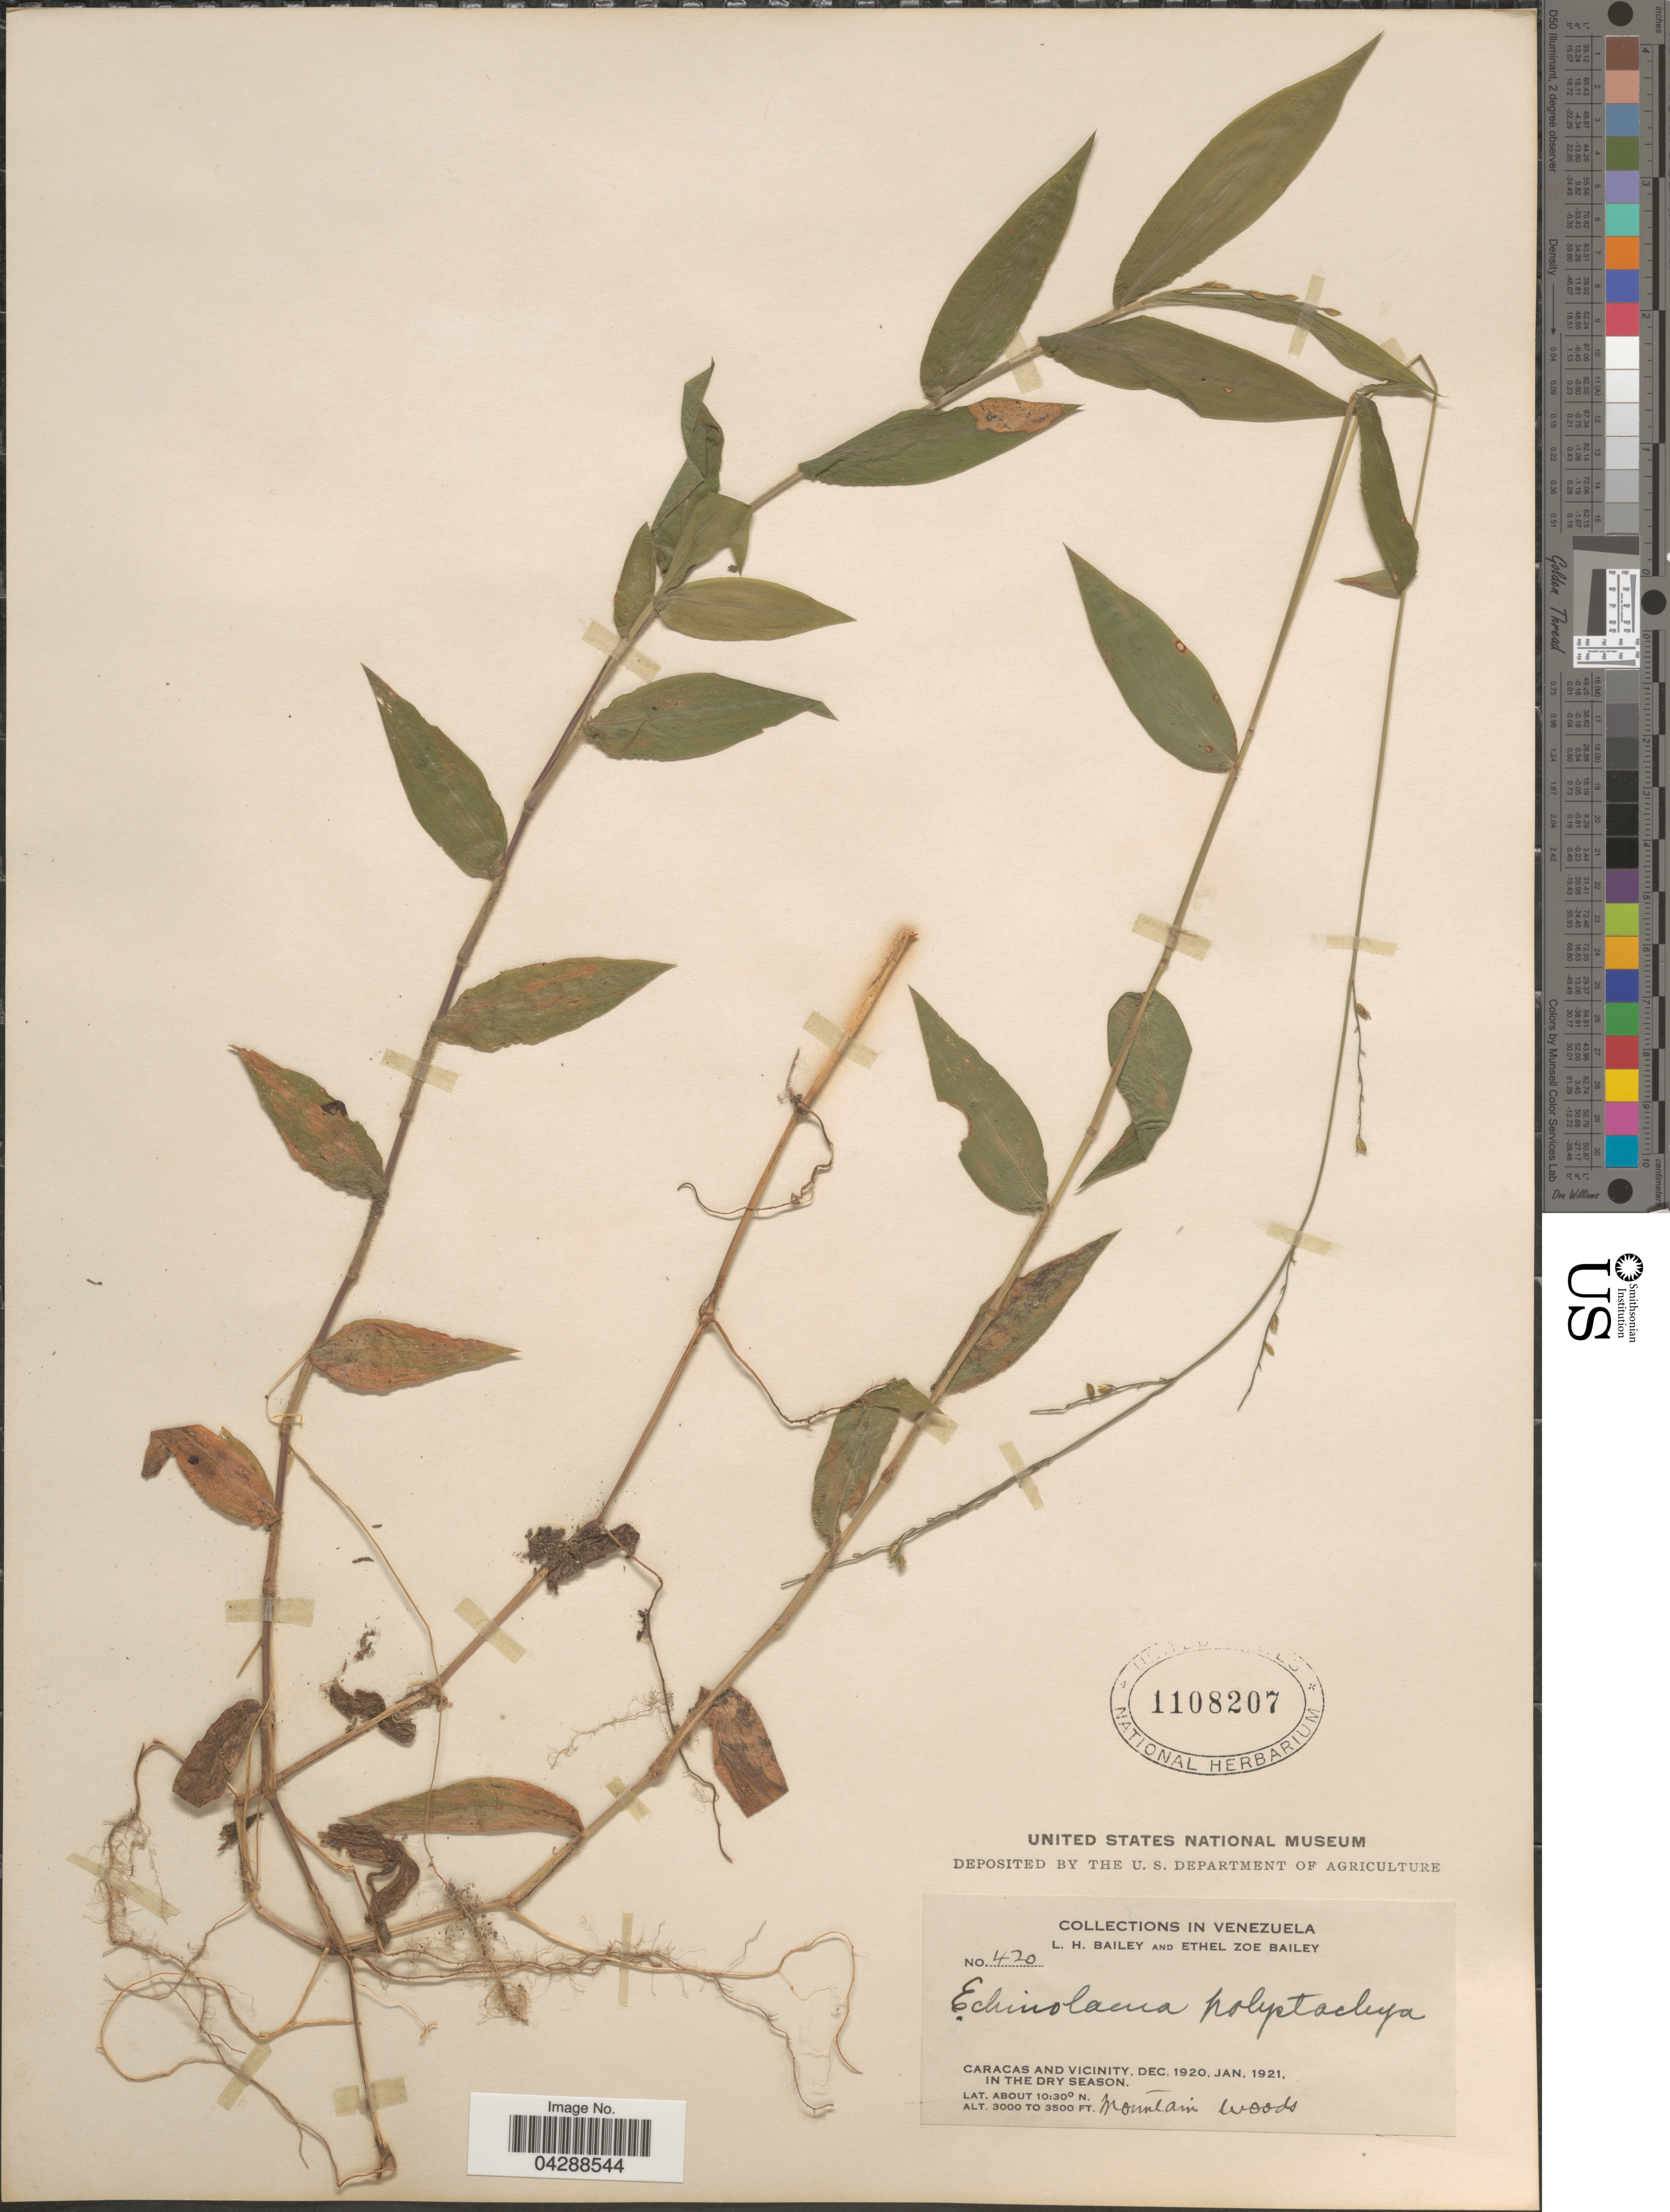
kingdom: Plantae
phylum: Tracheophyta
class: Liliopsida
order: Poales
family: Poaceae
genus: Pseudechinolaena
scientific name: Pseudechinolaena polystachya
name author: (Kunth) Stapf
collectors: L. H. Bailey & E. Z. Bailey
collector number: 420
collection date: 1920-12/1921-01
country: Venezuela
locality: Caracas and Vicinity.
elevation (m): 914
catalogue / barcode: US 1108207